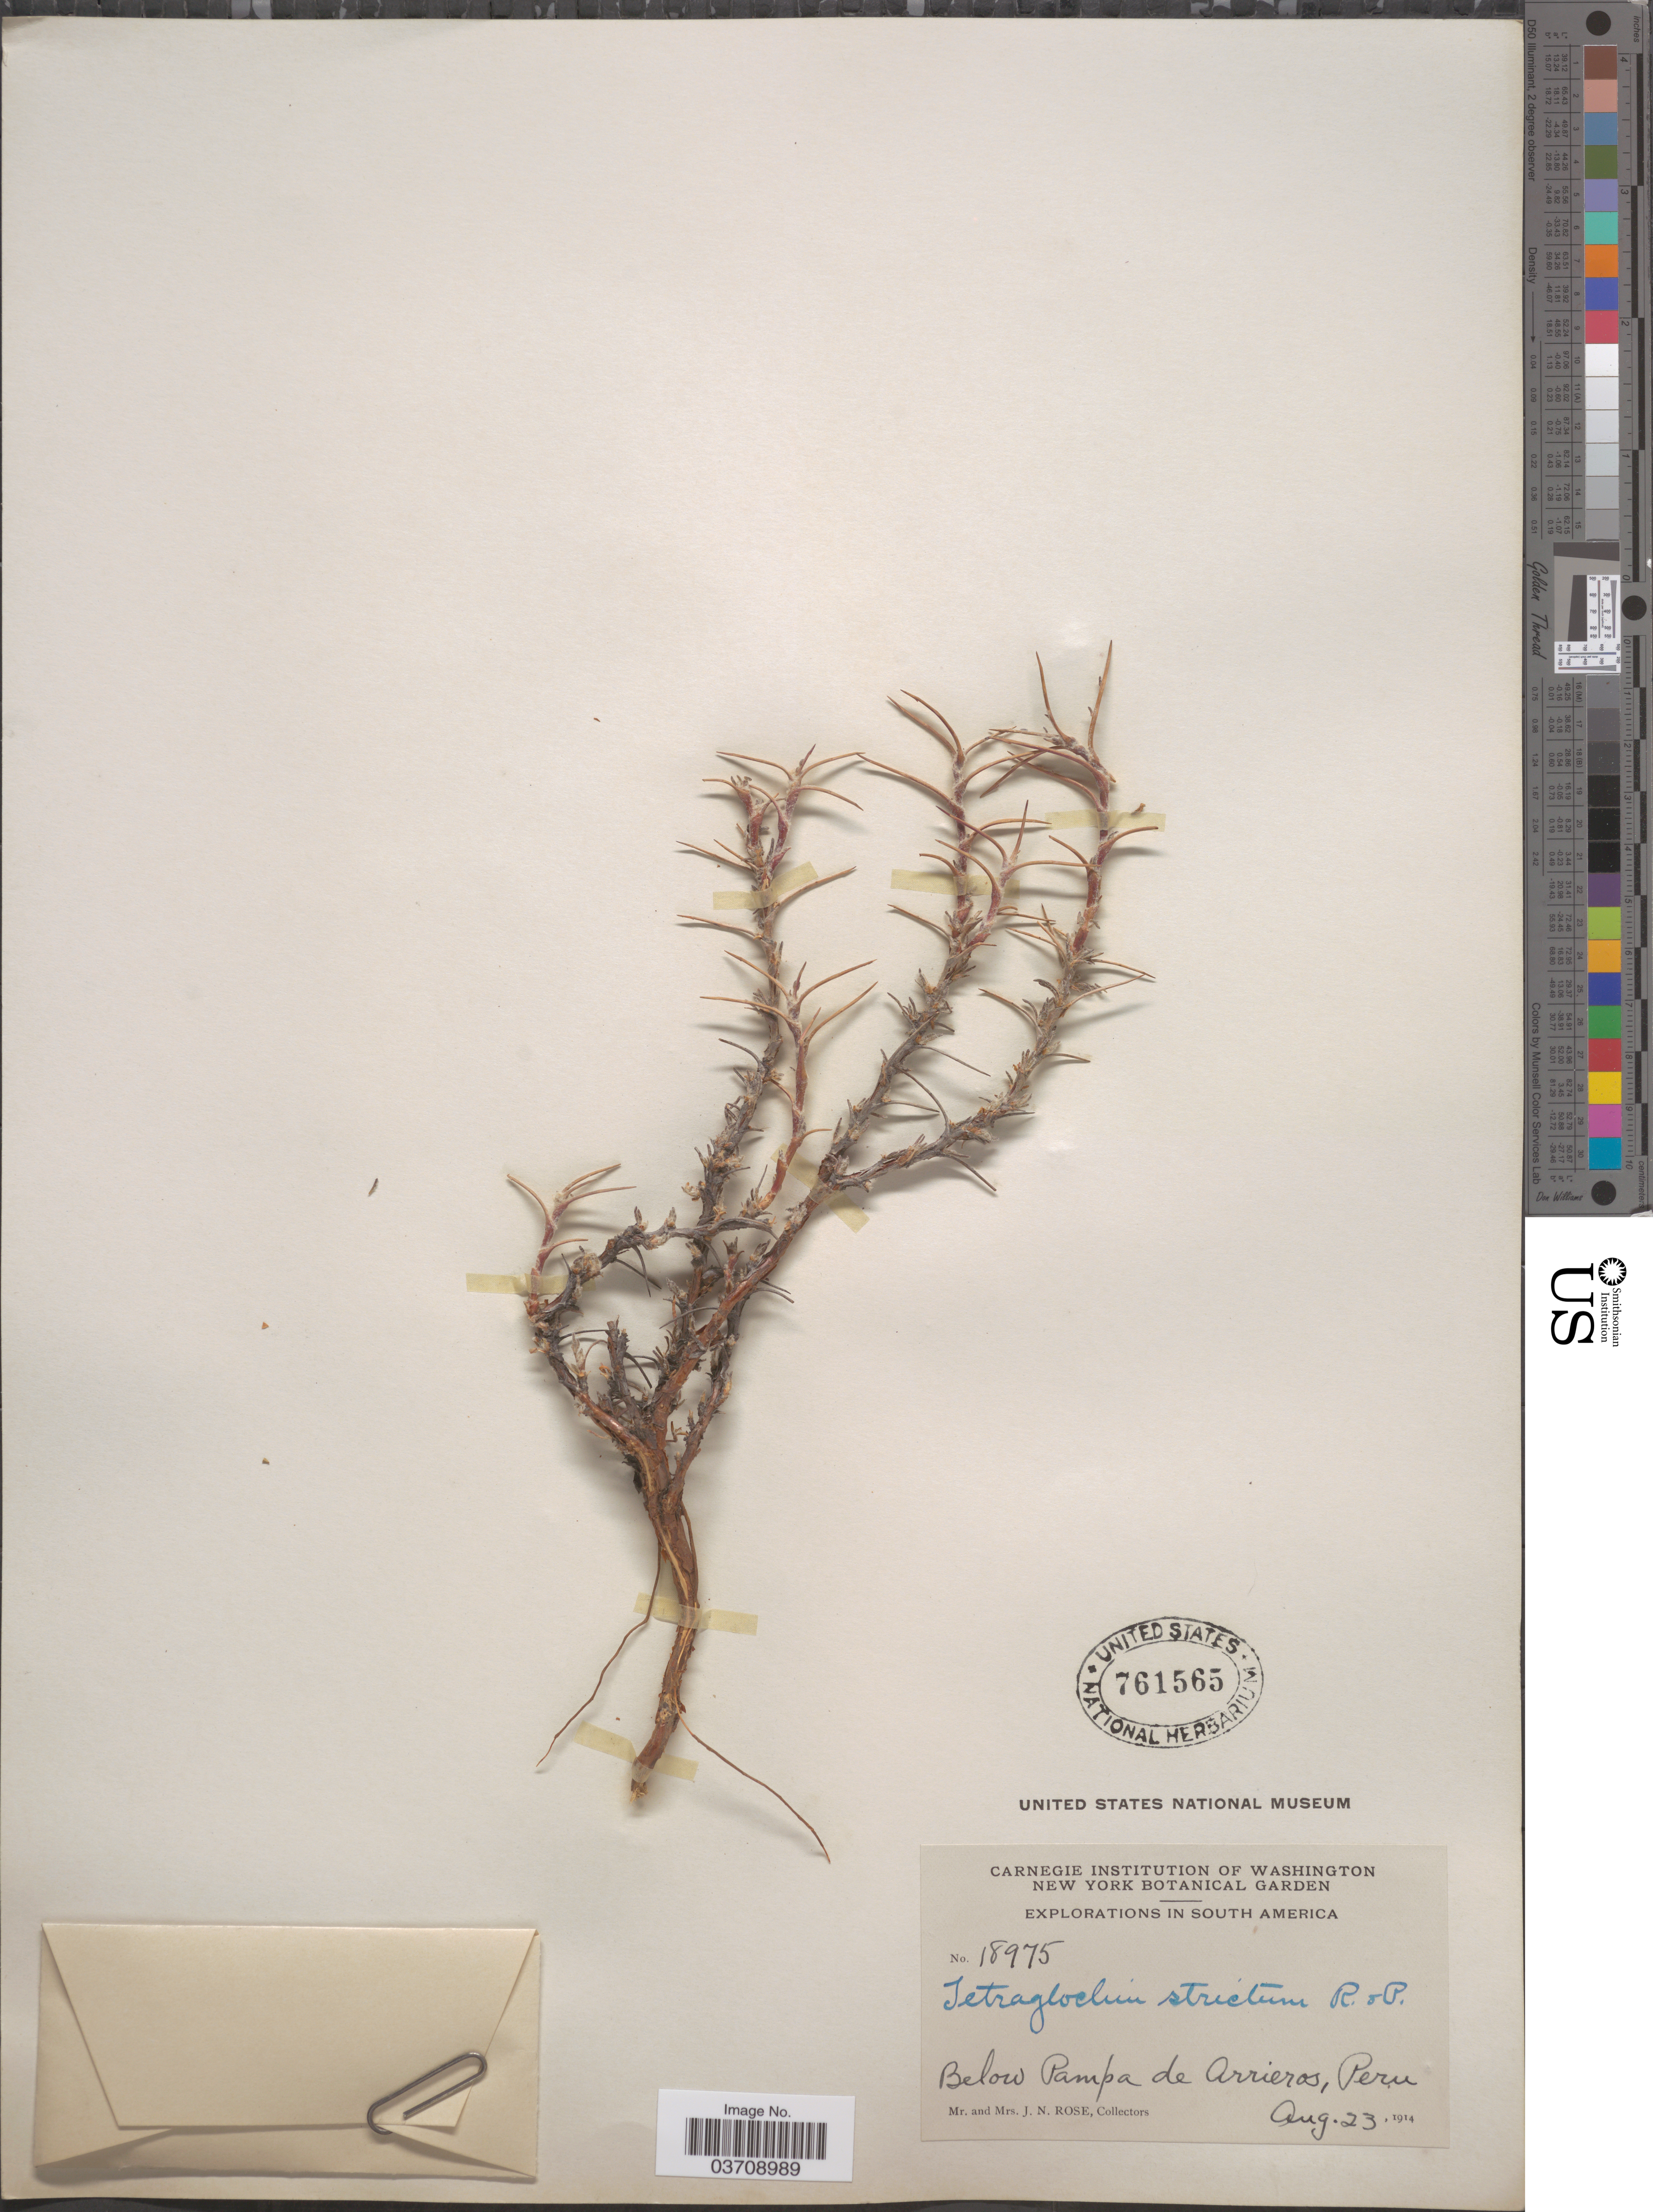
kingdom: Plantae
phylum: Tracheophyta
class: Magnoliopsida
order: Rosales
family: Rosaceae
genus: Tetraglochin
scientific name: Tetraglochin alatum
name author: (Gillies ex Hook. & Arn.) Kuntze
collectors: J. N. Rose & L. B. Rose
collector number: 18975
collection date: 1914-08-23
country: Peru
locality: Below Pampa de Arrieros.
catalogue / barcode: US 761565